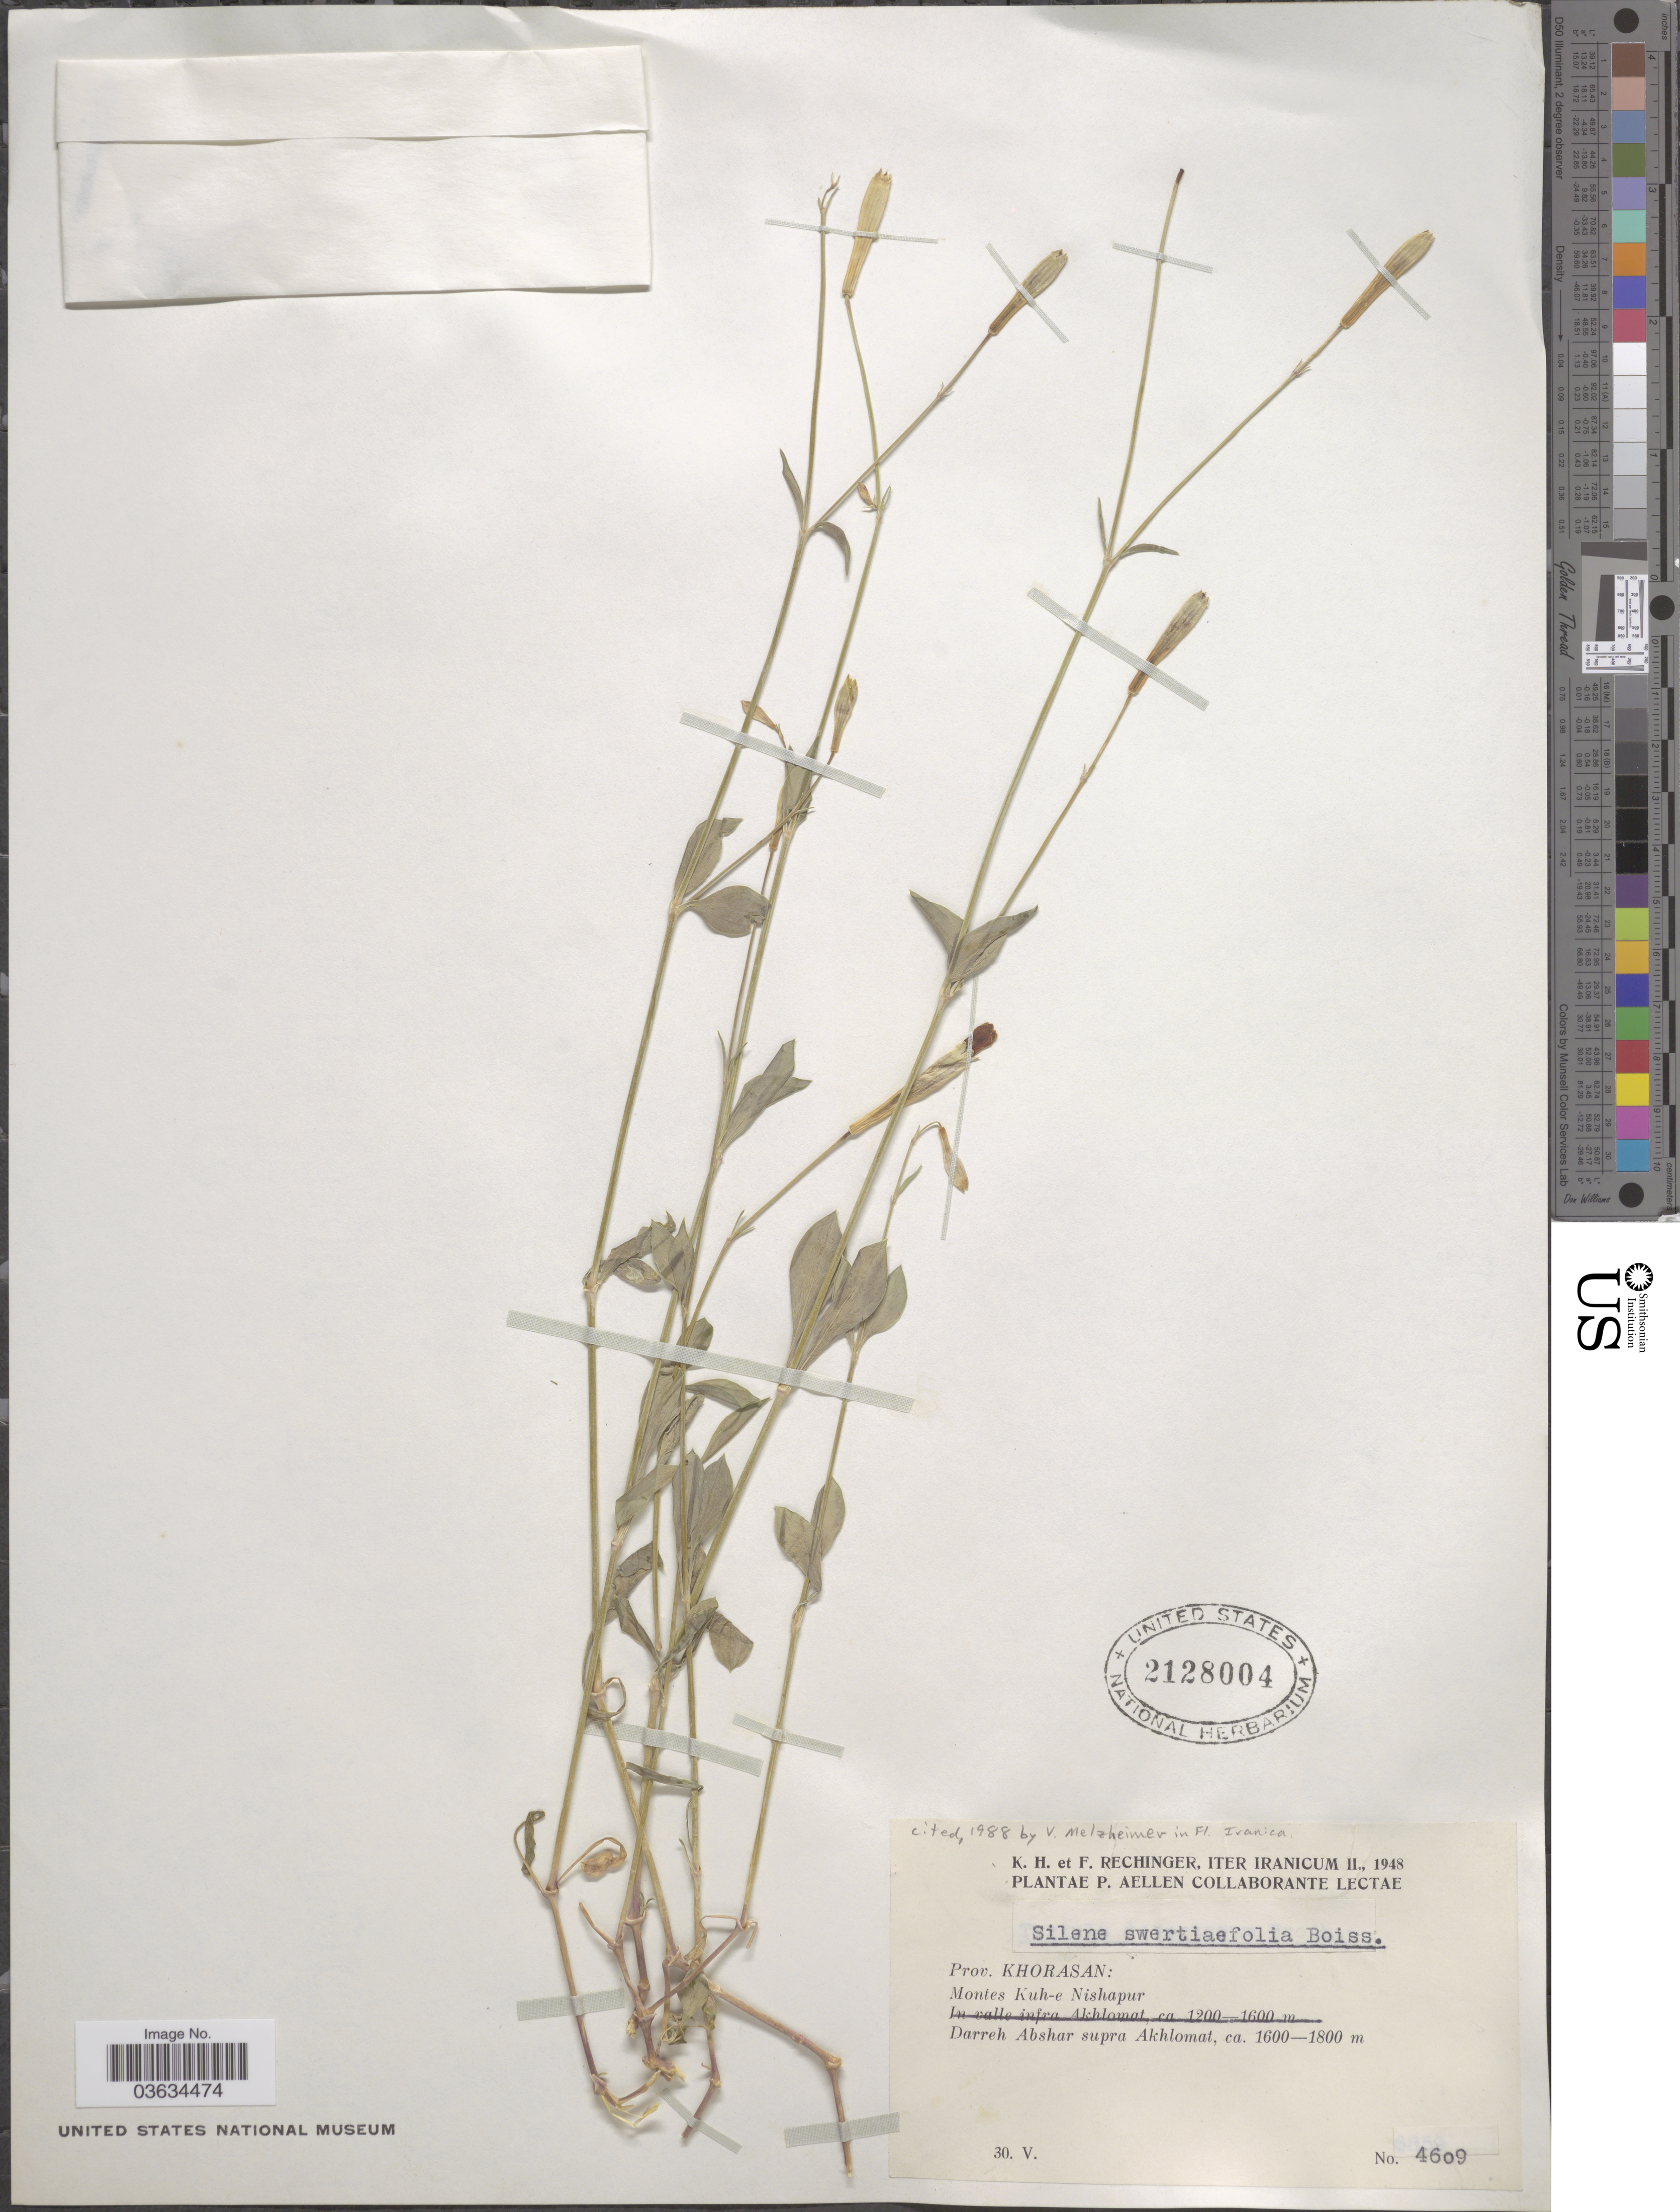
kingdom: Plantae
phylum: Tracheophyta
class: Magnoliopsida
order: Caryophyllales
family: Caryophyllaceae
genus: Silene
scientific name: Silene swertiaefolia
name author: Boiss.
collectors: K. H. Rechinger & F. Rechinger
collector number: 4609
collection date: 1948-05-30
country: Iran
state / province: Khorasan [obsolete]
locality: Iter Iranicum. Prov. Khorasan: Montes Kuh-e Nishapur. Darreh Abshar supra Akhlomat.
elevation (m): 1600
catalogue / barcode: US 2128004